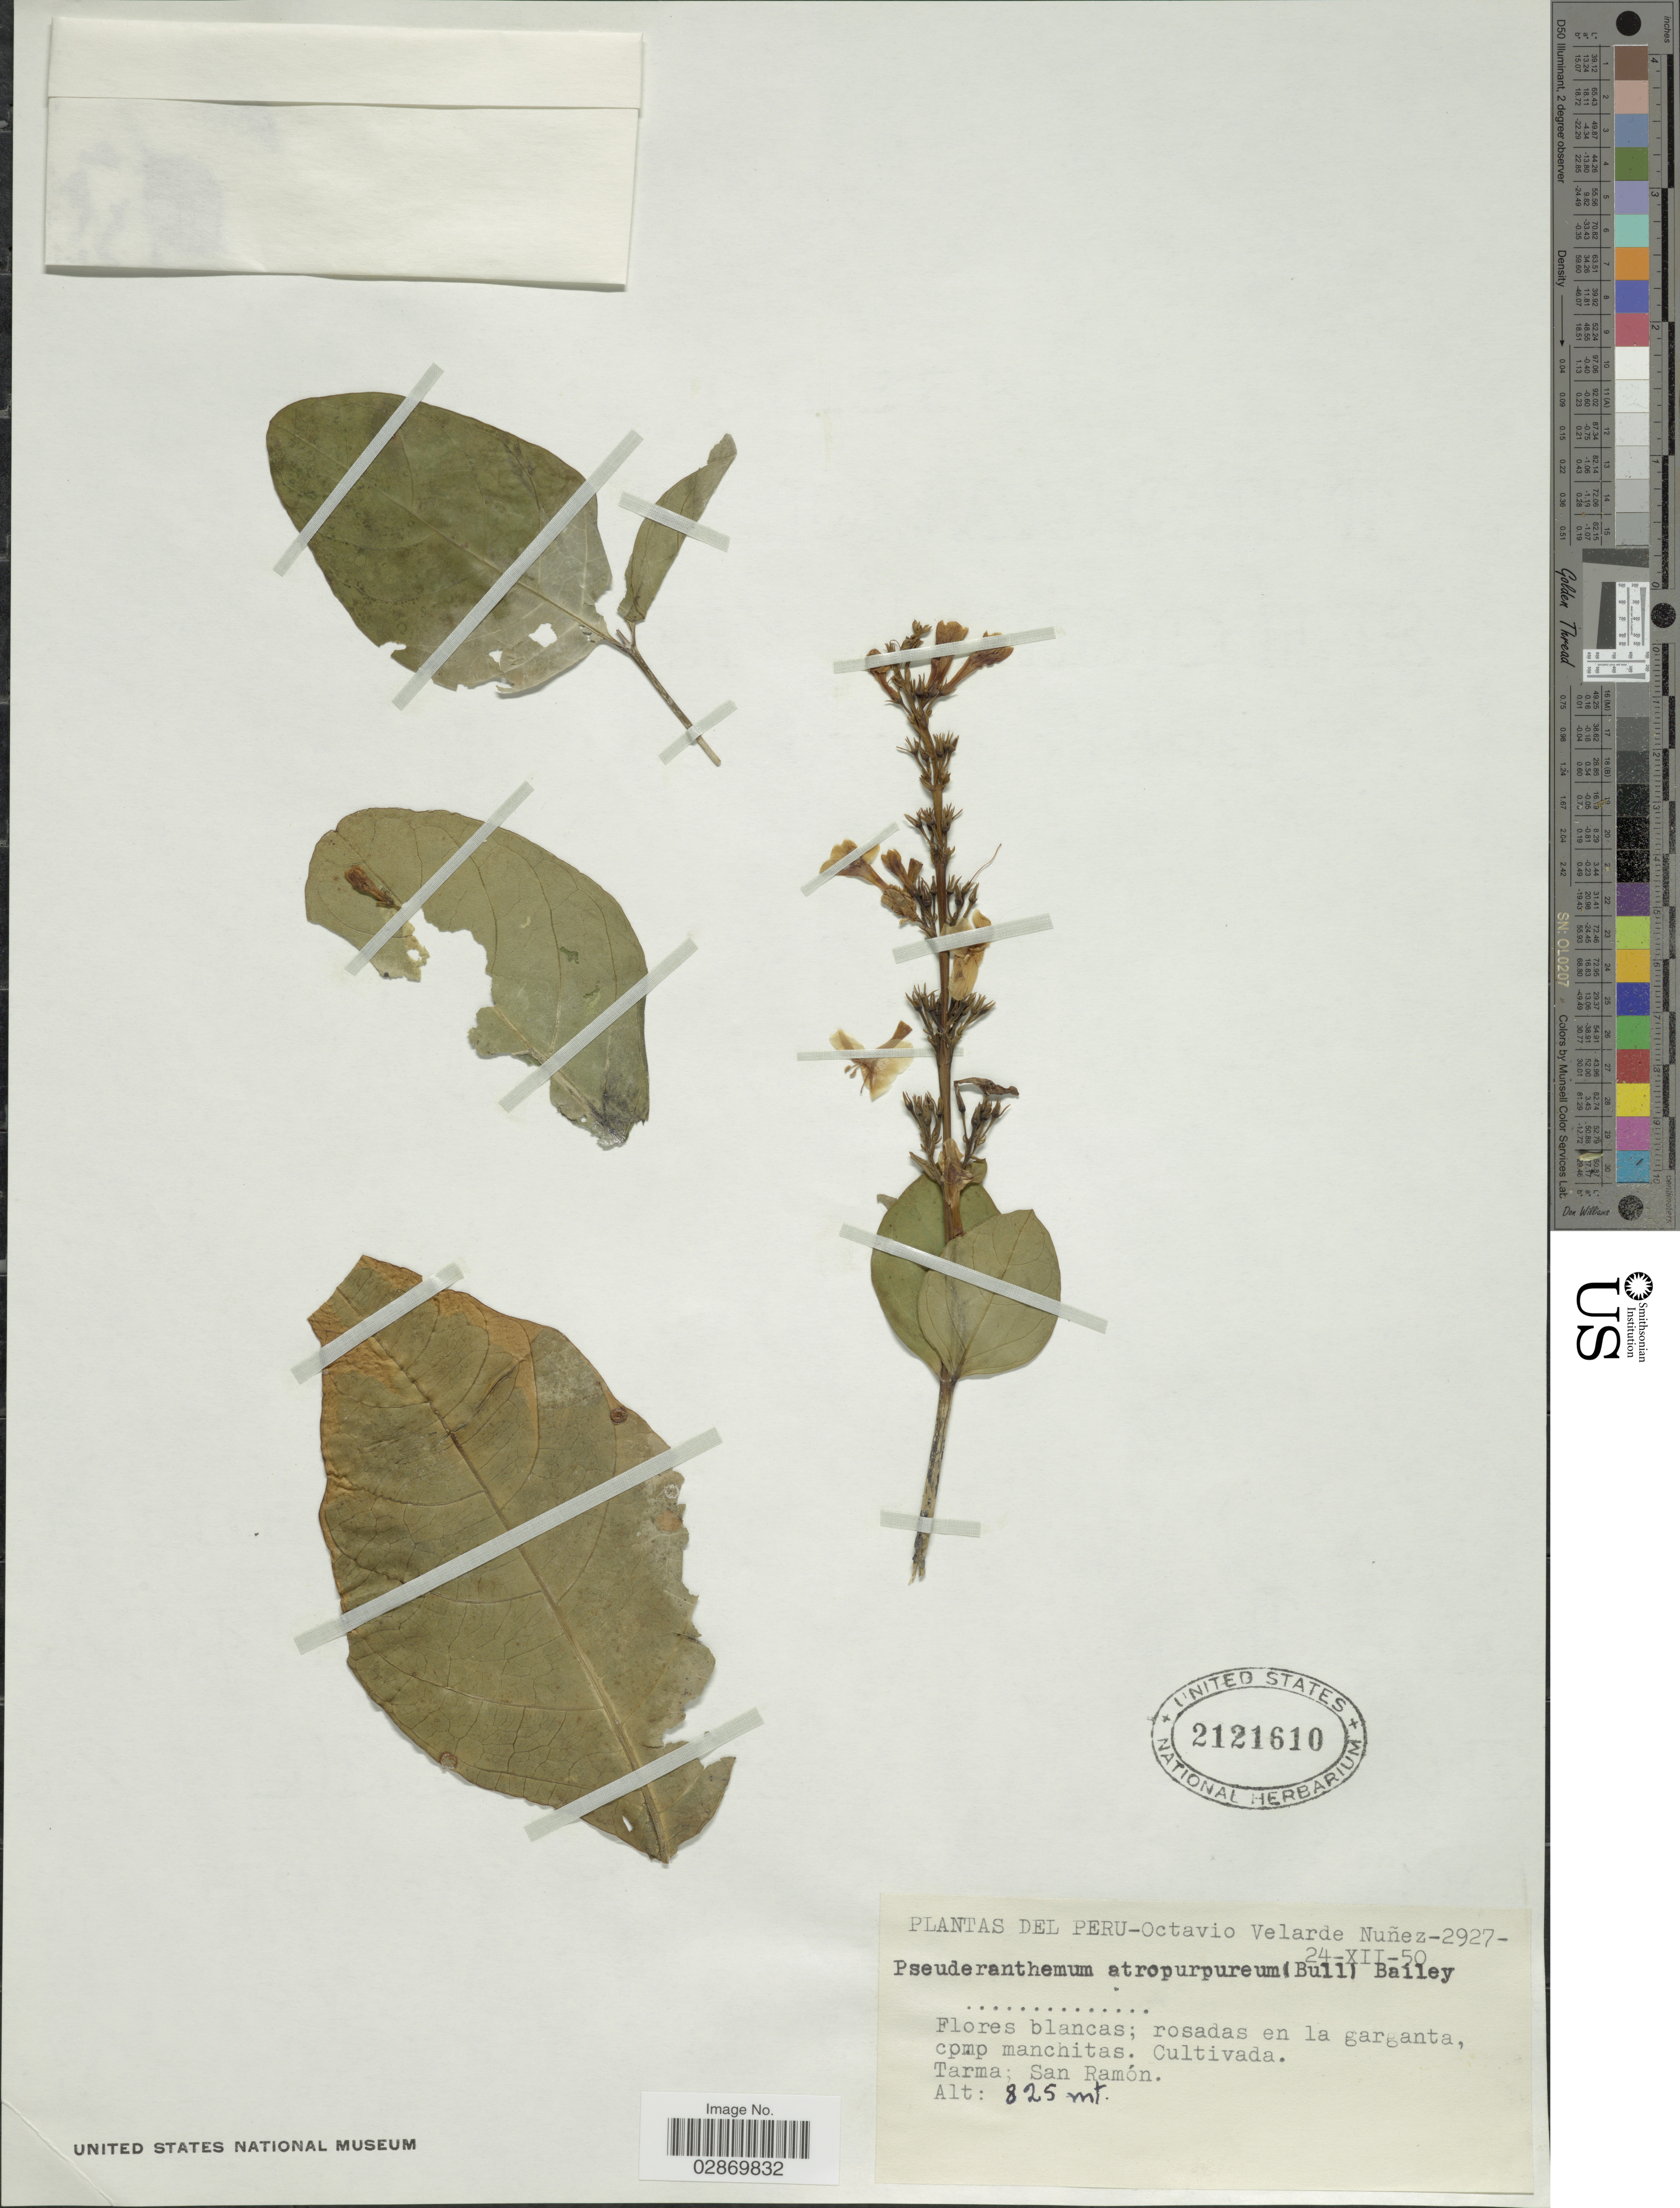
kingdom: Plantae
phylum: Tracheophyta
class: Magnoliopsida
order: Lamiales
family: Acanthaceae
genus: Pseuderanthemum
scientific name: Pseuderanthemum atropurpureum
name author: (W. Bull) L.H. Bailey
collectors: O. Velarde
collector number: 2927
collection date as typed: Transcribed d/m/y: 24/12/50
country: Peru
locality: Tarma, San Ramón.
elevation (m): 825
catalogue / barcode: US 2121610